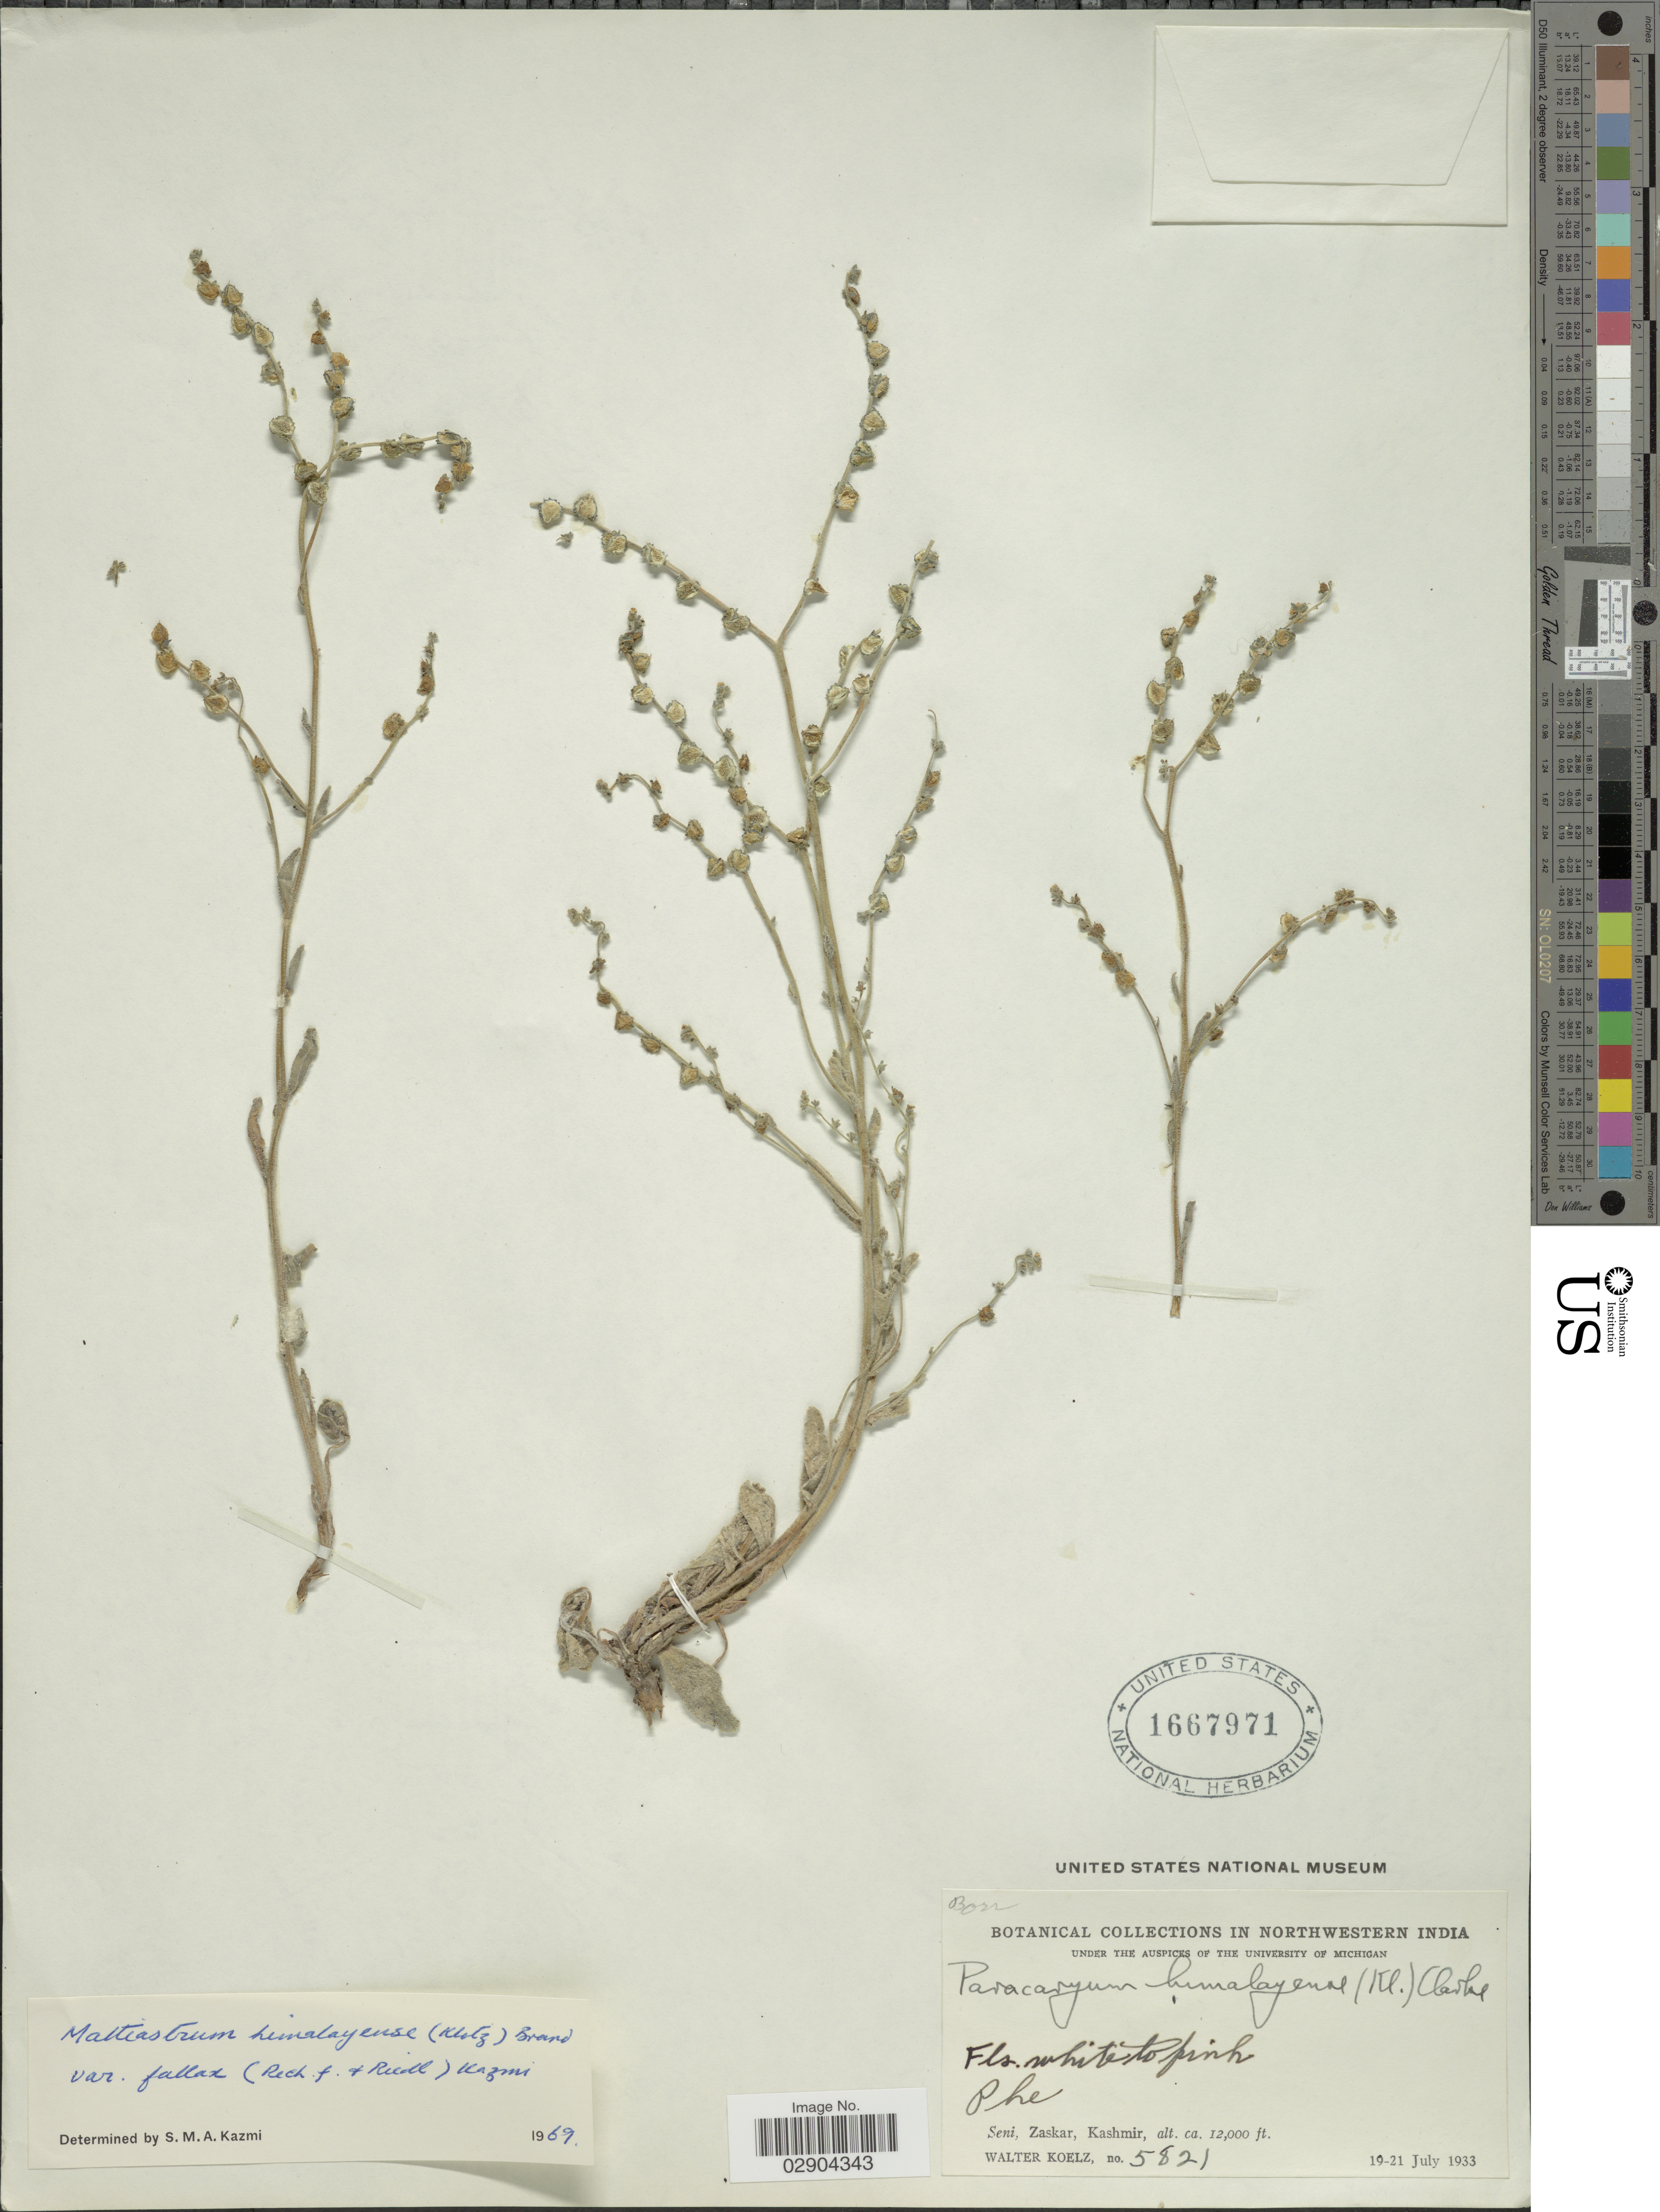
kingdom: Plantae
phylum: Tracheophyta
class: Magnoliopsida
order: Boraginales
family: Boraginaceae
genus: Mattiastrum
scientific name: Mattiastrum himalayense var. fallax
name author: (Rech. f. & Riedl) Kazmi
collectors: W. N. Koelz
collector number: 5821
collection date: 1933-07-19/1933-07-21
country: India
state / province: Jammu and Kashmir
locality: In Northwestern India. Seni, Zaskar, Kashmir.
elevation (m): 3658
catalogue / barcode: US 1667971